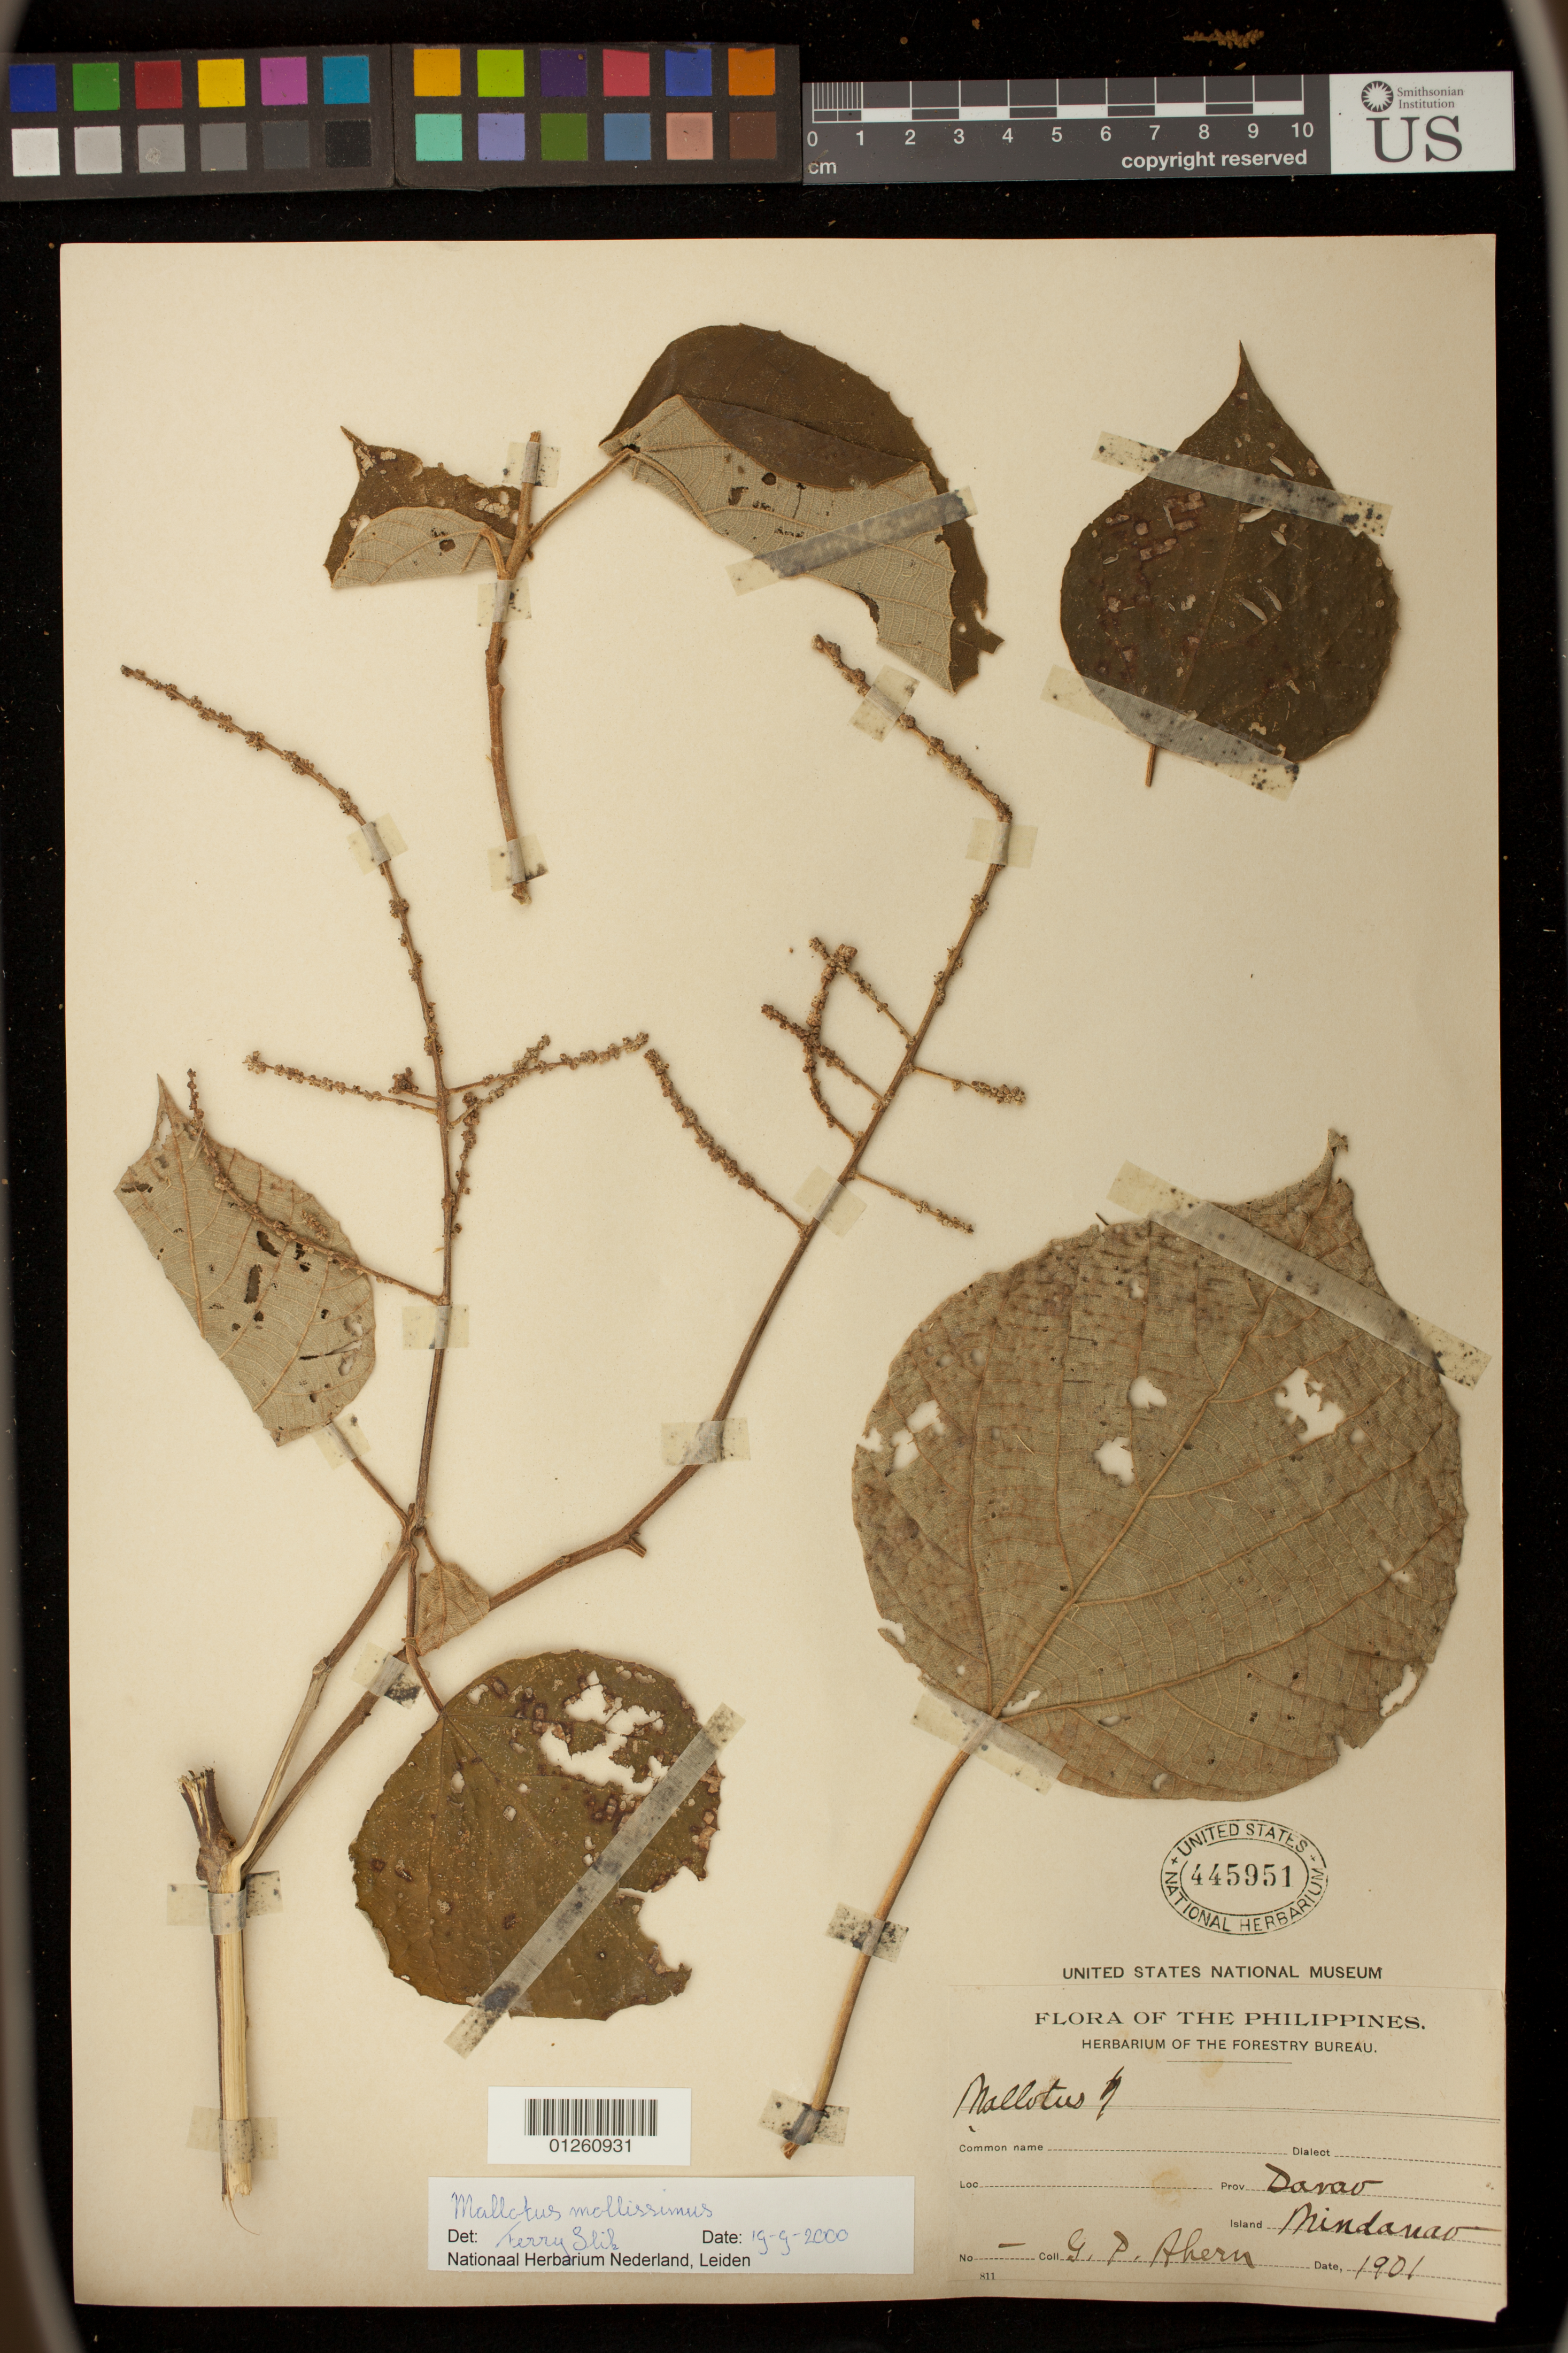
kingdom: Plantae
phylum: Tracheophyta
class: Magnoliopsida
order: Malpighiales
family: Euphorbiaceae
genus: Mallotus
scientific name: Mallotus ricinoides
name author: (Pers.) Müll. Arg.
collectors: G. Ahern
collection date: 1901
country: Philippines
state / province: Davao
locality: Mindanao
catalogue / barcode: US 445951